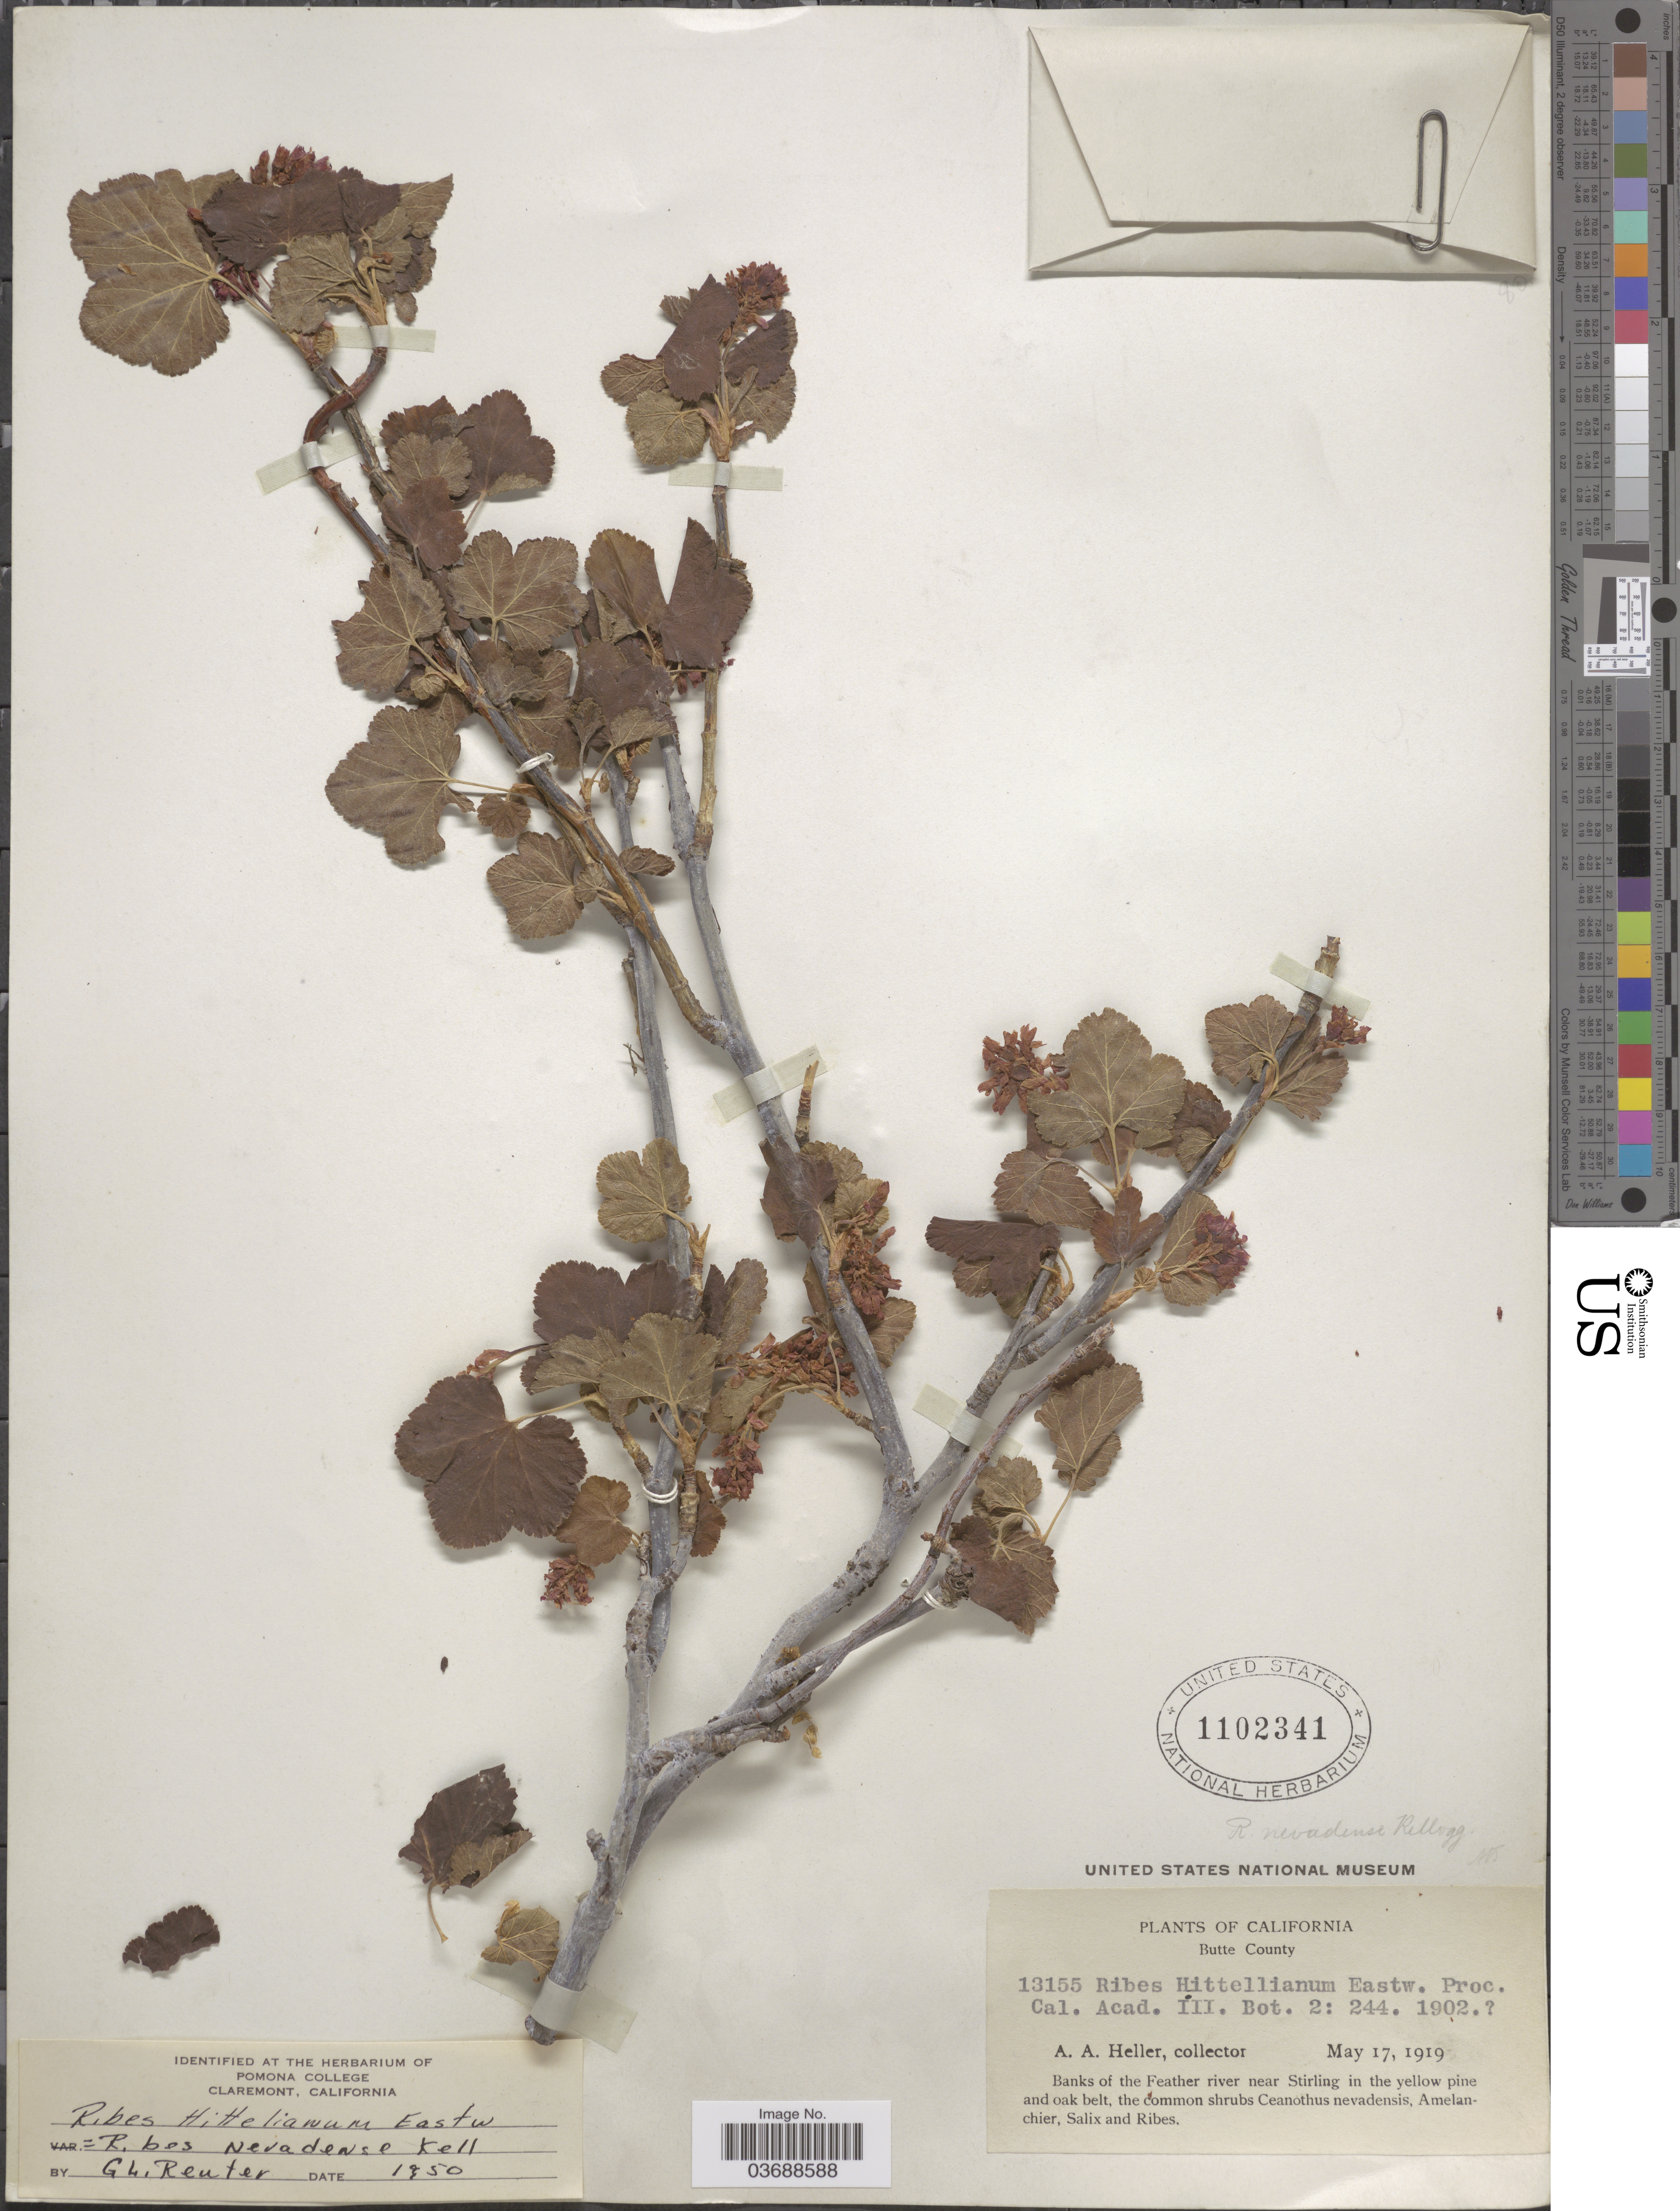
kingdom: Plantae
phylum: Tracheophyta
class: Magnoliopsida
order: Saxifragales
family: Grossulariaceae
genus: Ribes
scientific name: Ribes nevadense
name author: Kellogg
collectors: A. A. Heller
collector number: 13155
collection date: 1919-05-17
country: United States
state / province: California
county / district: Butte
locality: Butte County. Banks of the Feather river near Stirling in the yellow pine and oak belt.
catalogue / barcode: US 1102341